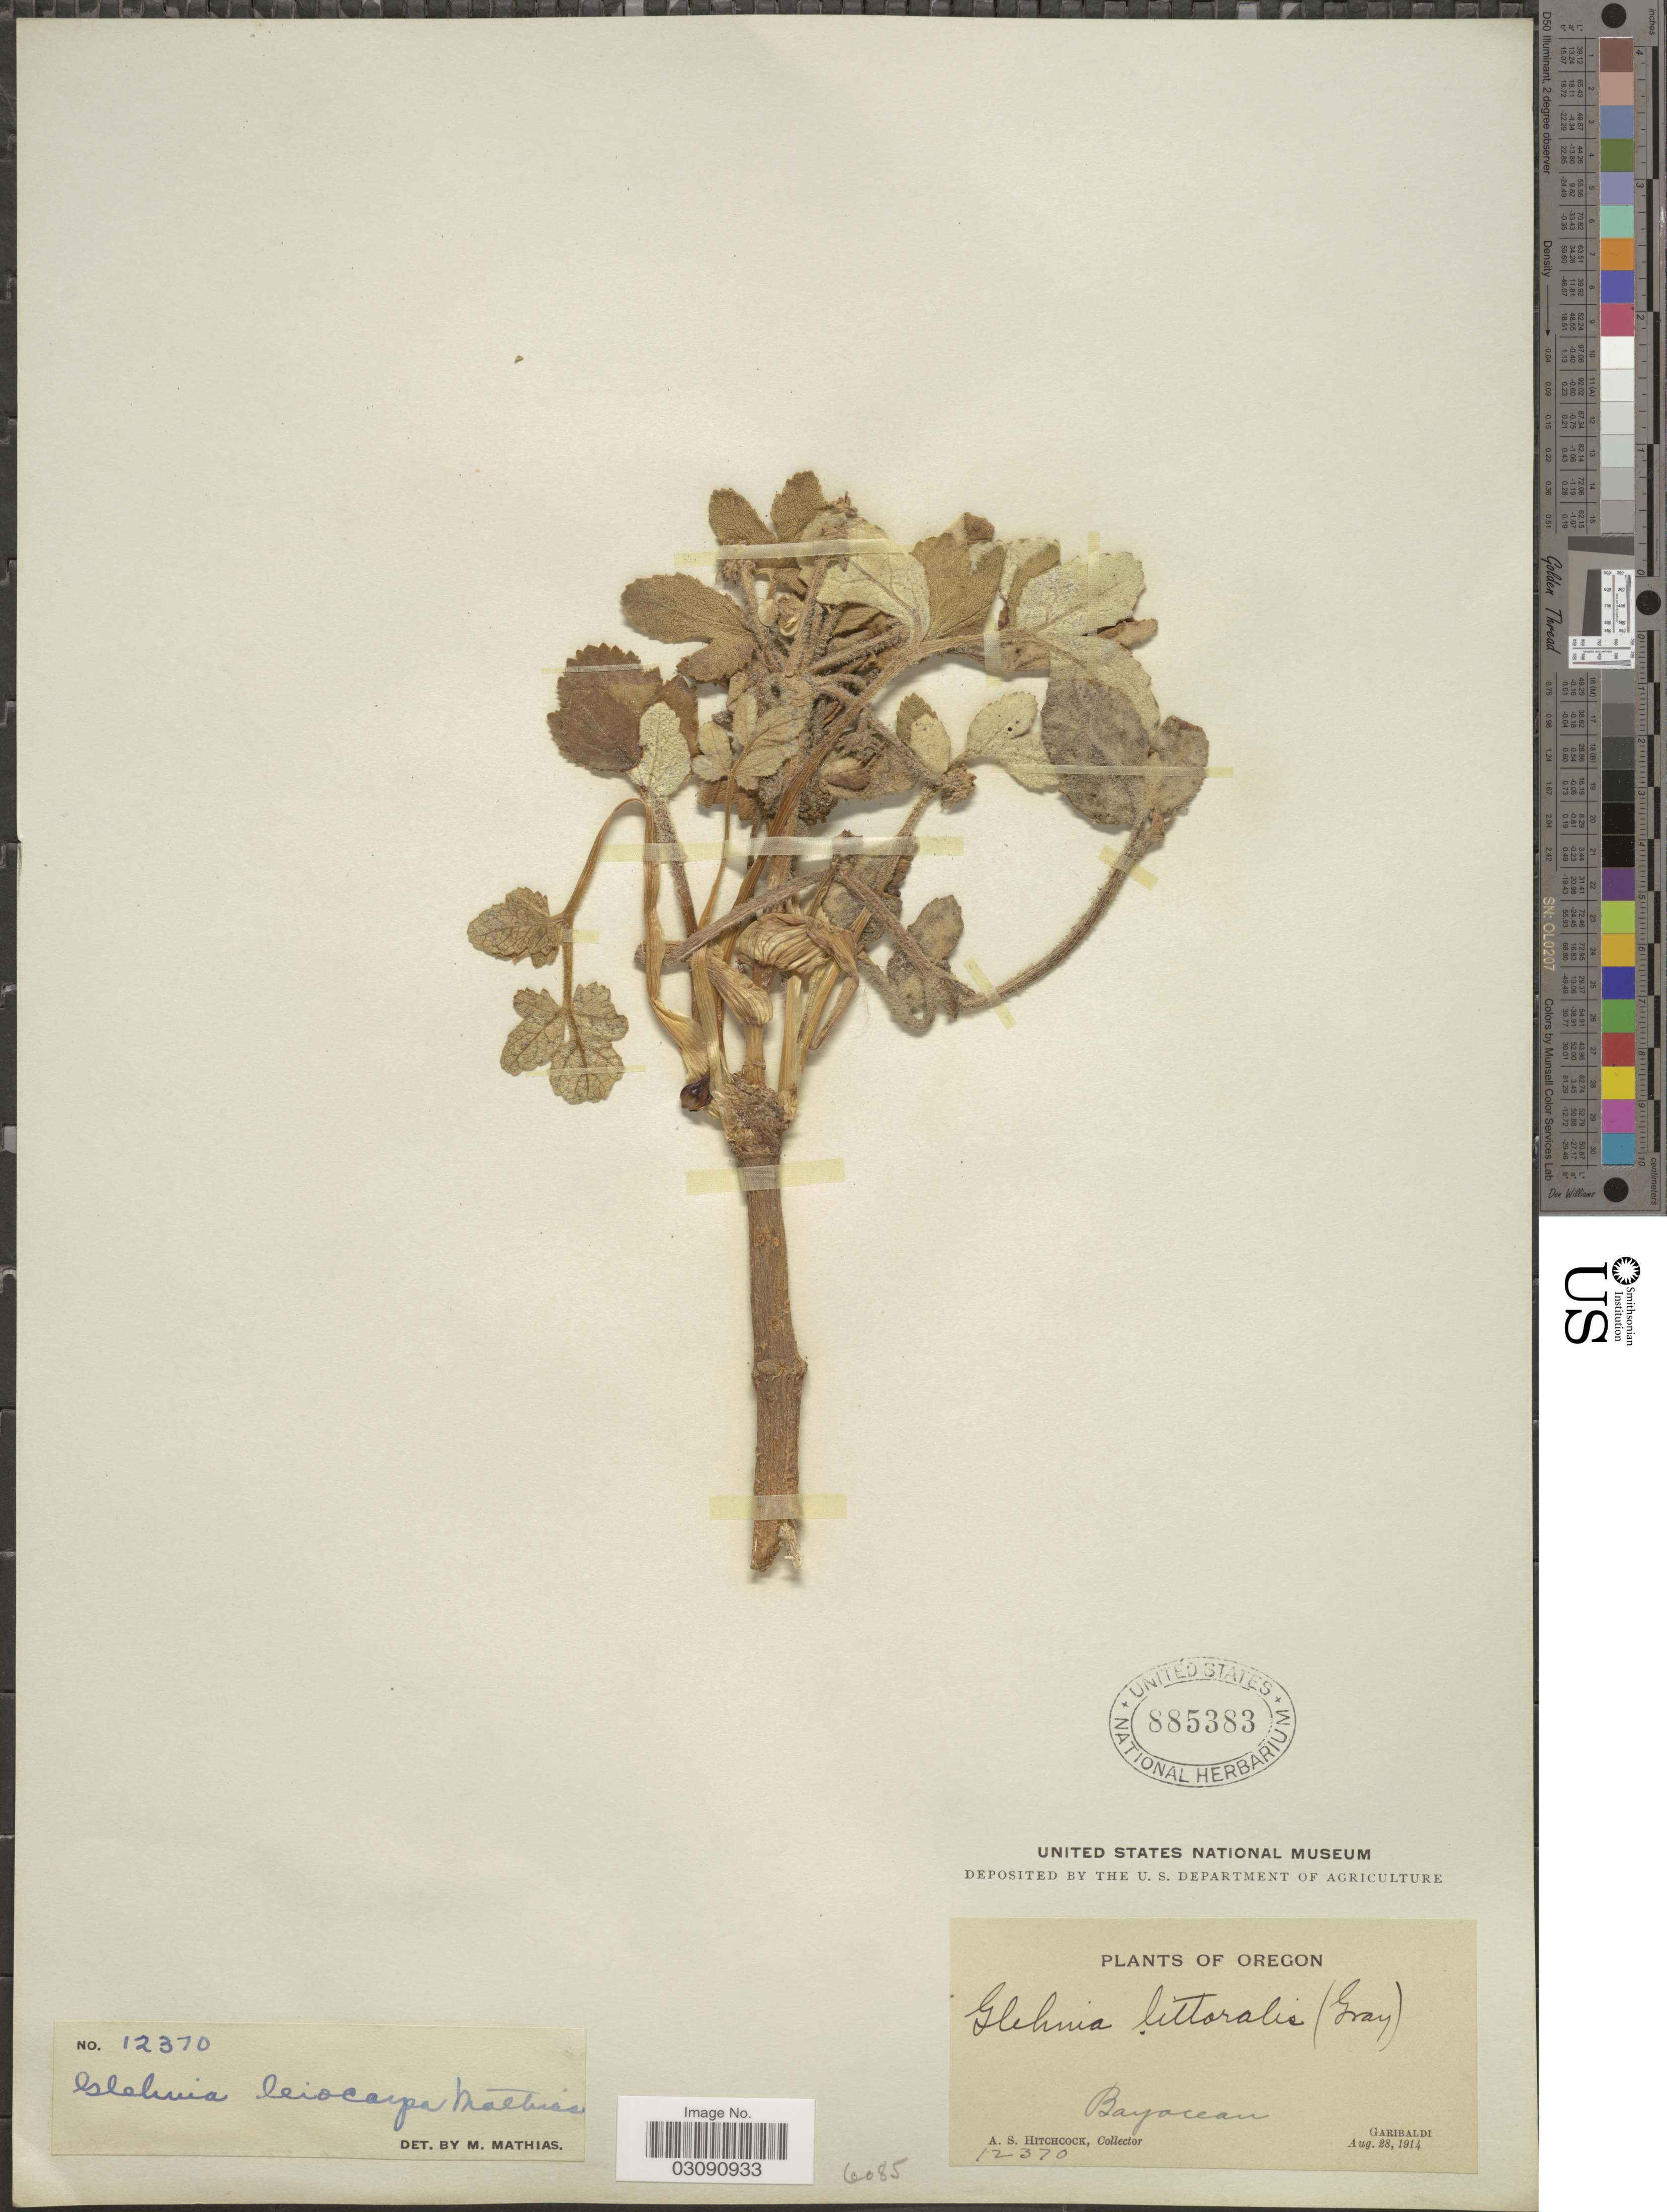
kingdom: Plantae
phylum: Tracheophyta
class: Magnoliopsida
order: Apiales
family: Apiaceae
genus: Glehnia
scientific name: Glehnia littoralis subsp. leiocarpa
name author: (Mathias) Hultén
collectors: A. S. Hitchcock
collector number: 12370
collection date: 1914-08-28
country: United States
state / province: Oregon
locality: Bayocean, Garibaldi.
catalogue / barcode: US 885383